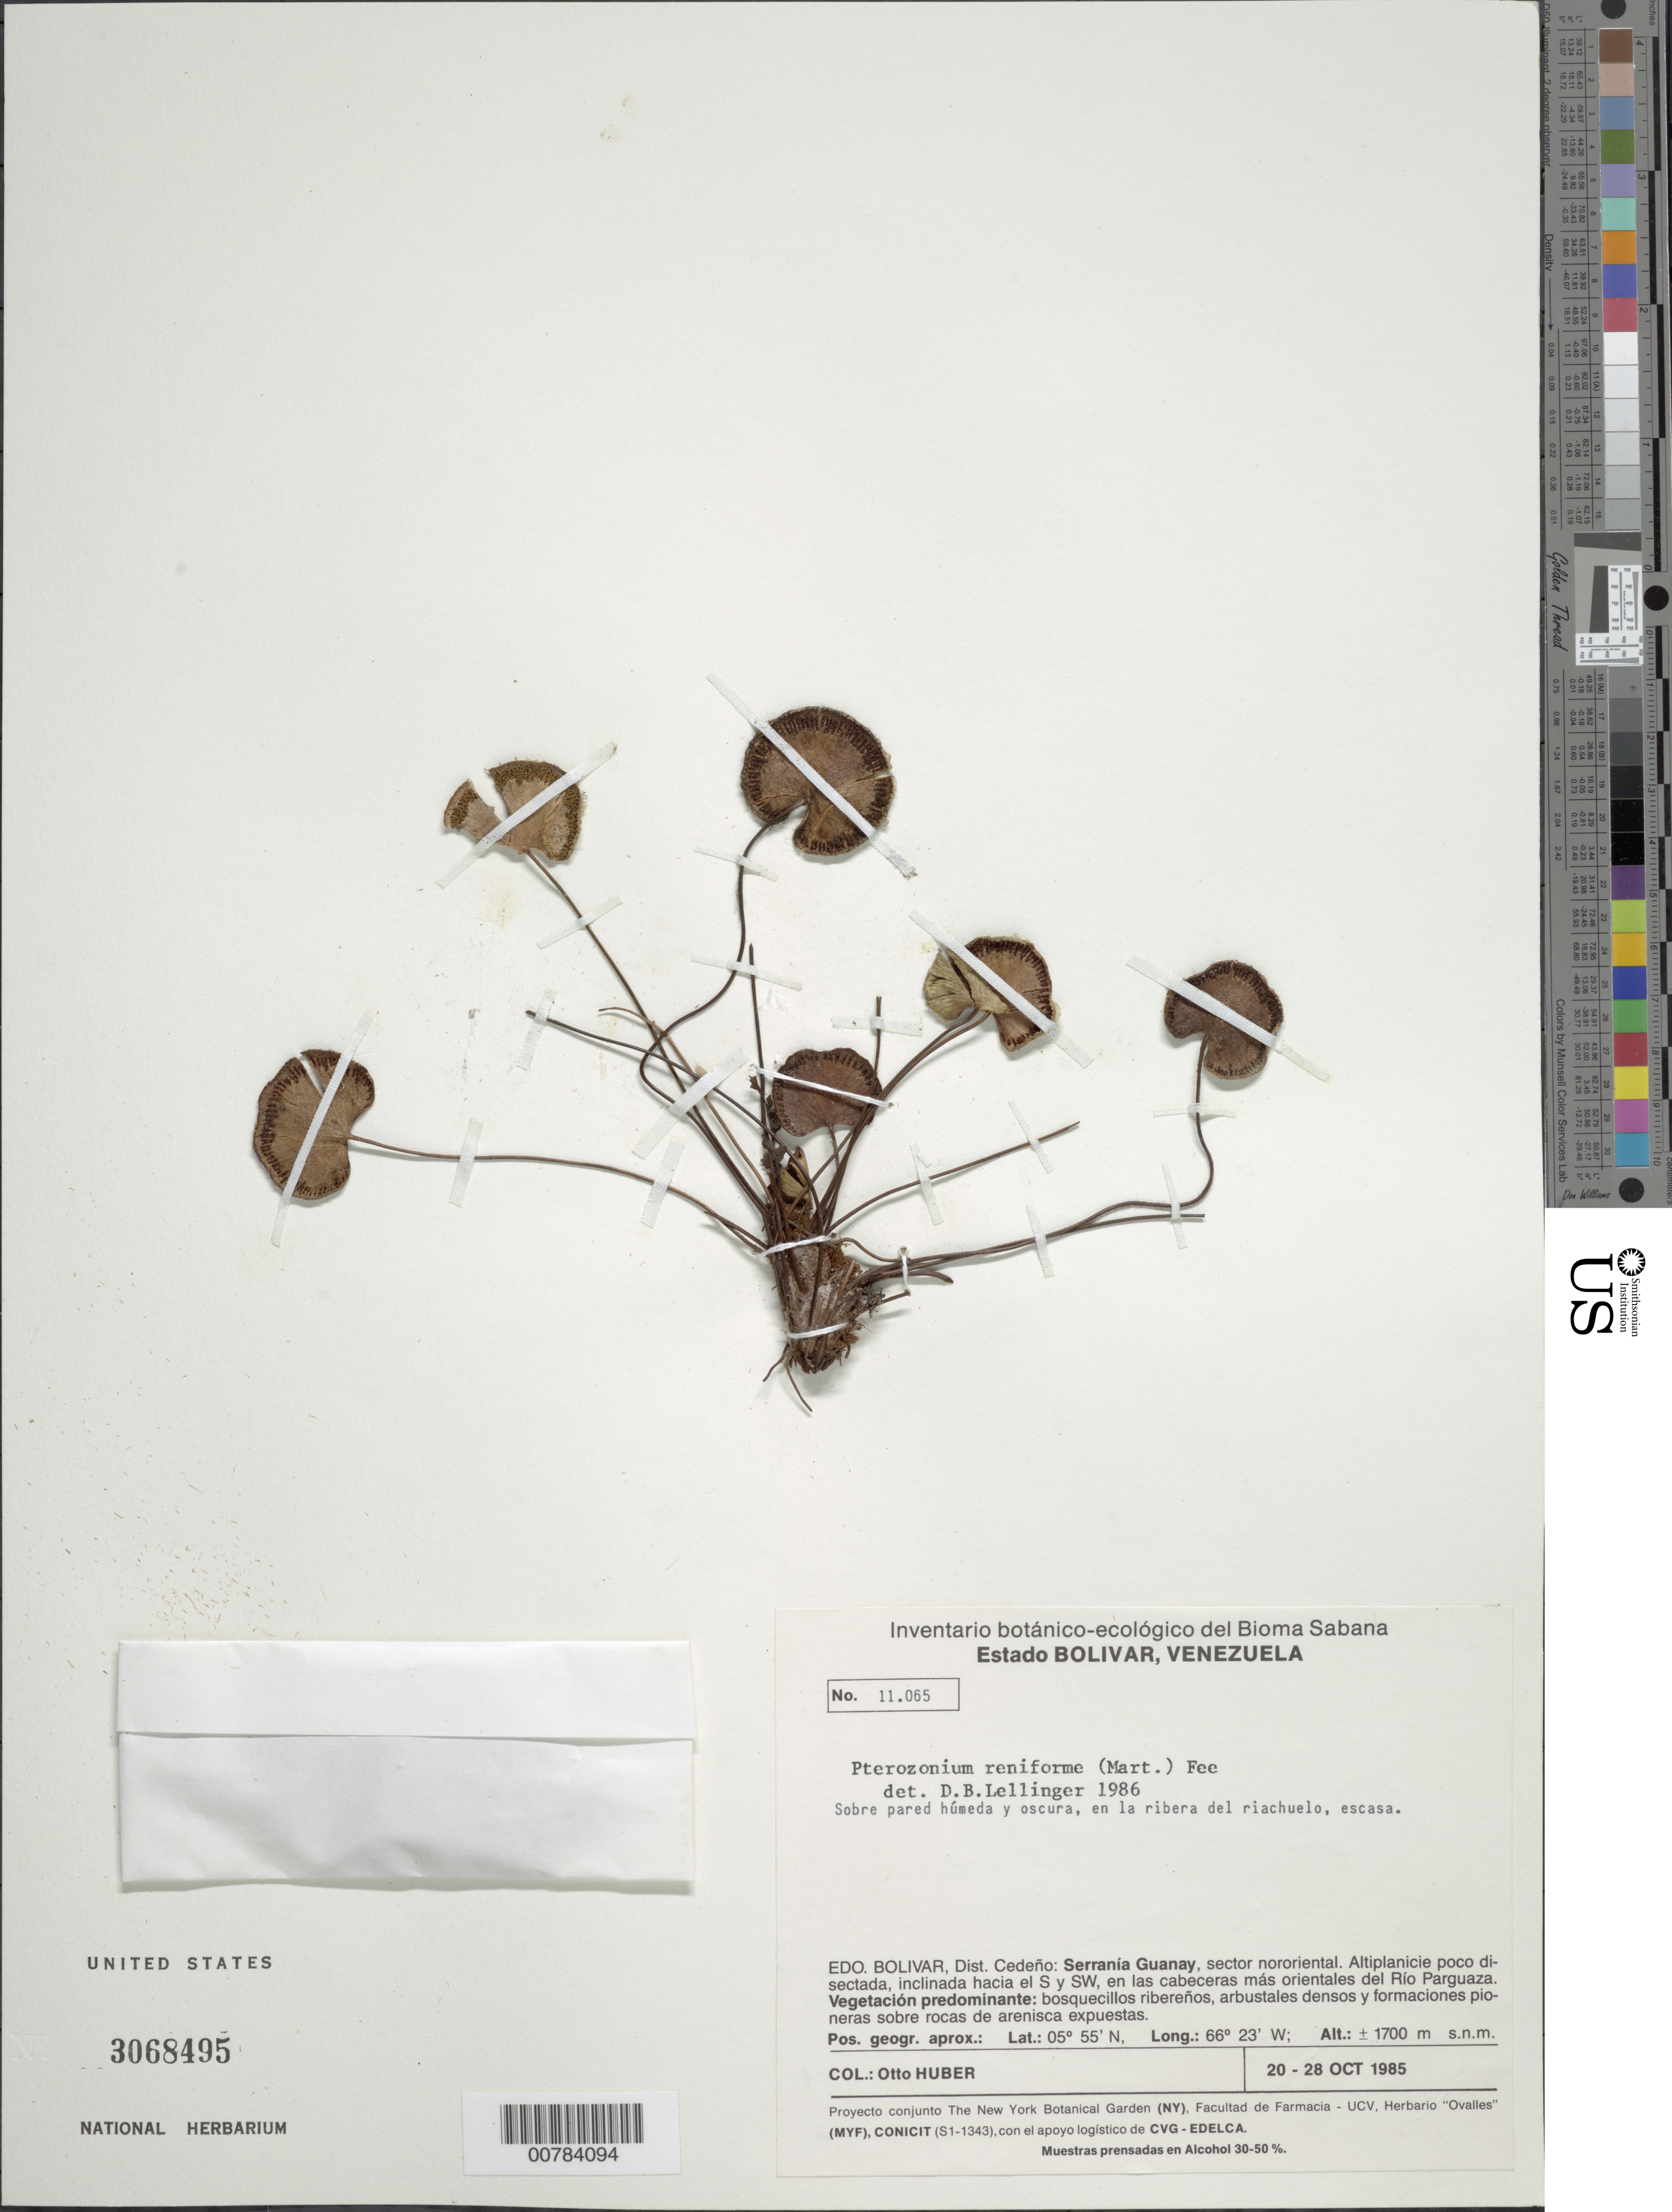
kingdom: Plantae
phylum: Tracheophyta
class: Polypodiopsida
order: Polypodiales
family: Pteridaceae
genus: Pterozonium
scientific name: Pterozonium reniforme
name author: (Mart.) Fée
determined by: Lellinger, David B., (BOT), Smithsonian Institution - National Museum of Natural History (UNITED STATES)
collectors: O. Huber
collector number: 11065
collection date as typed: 20-Oct-85 to 28-Oct-85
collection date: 1985-10-20/1985-10-28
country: Venezuela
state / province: Bolívar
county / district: Cedeño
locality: Serrania Guanay, sector nororiental; orientales del Río Parguaza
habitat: Sobre pared húmeda y oscura, en la ribera del riachuelo, escasa,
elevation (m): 1700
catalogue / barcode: US 3068495